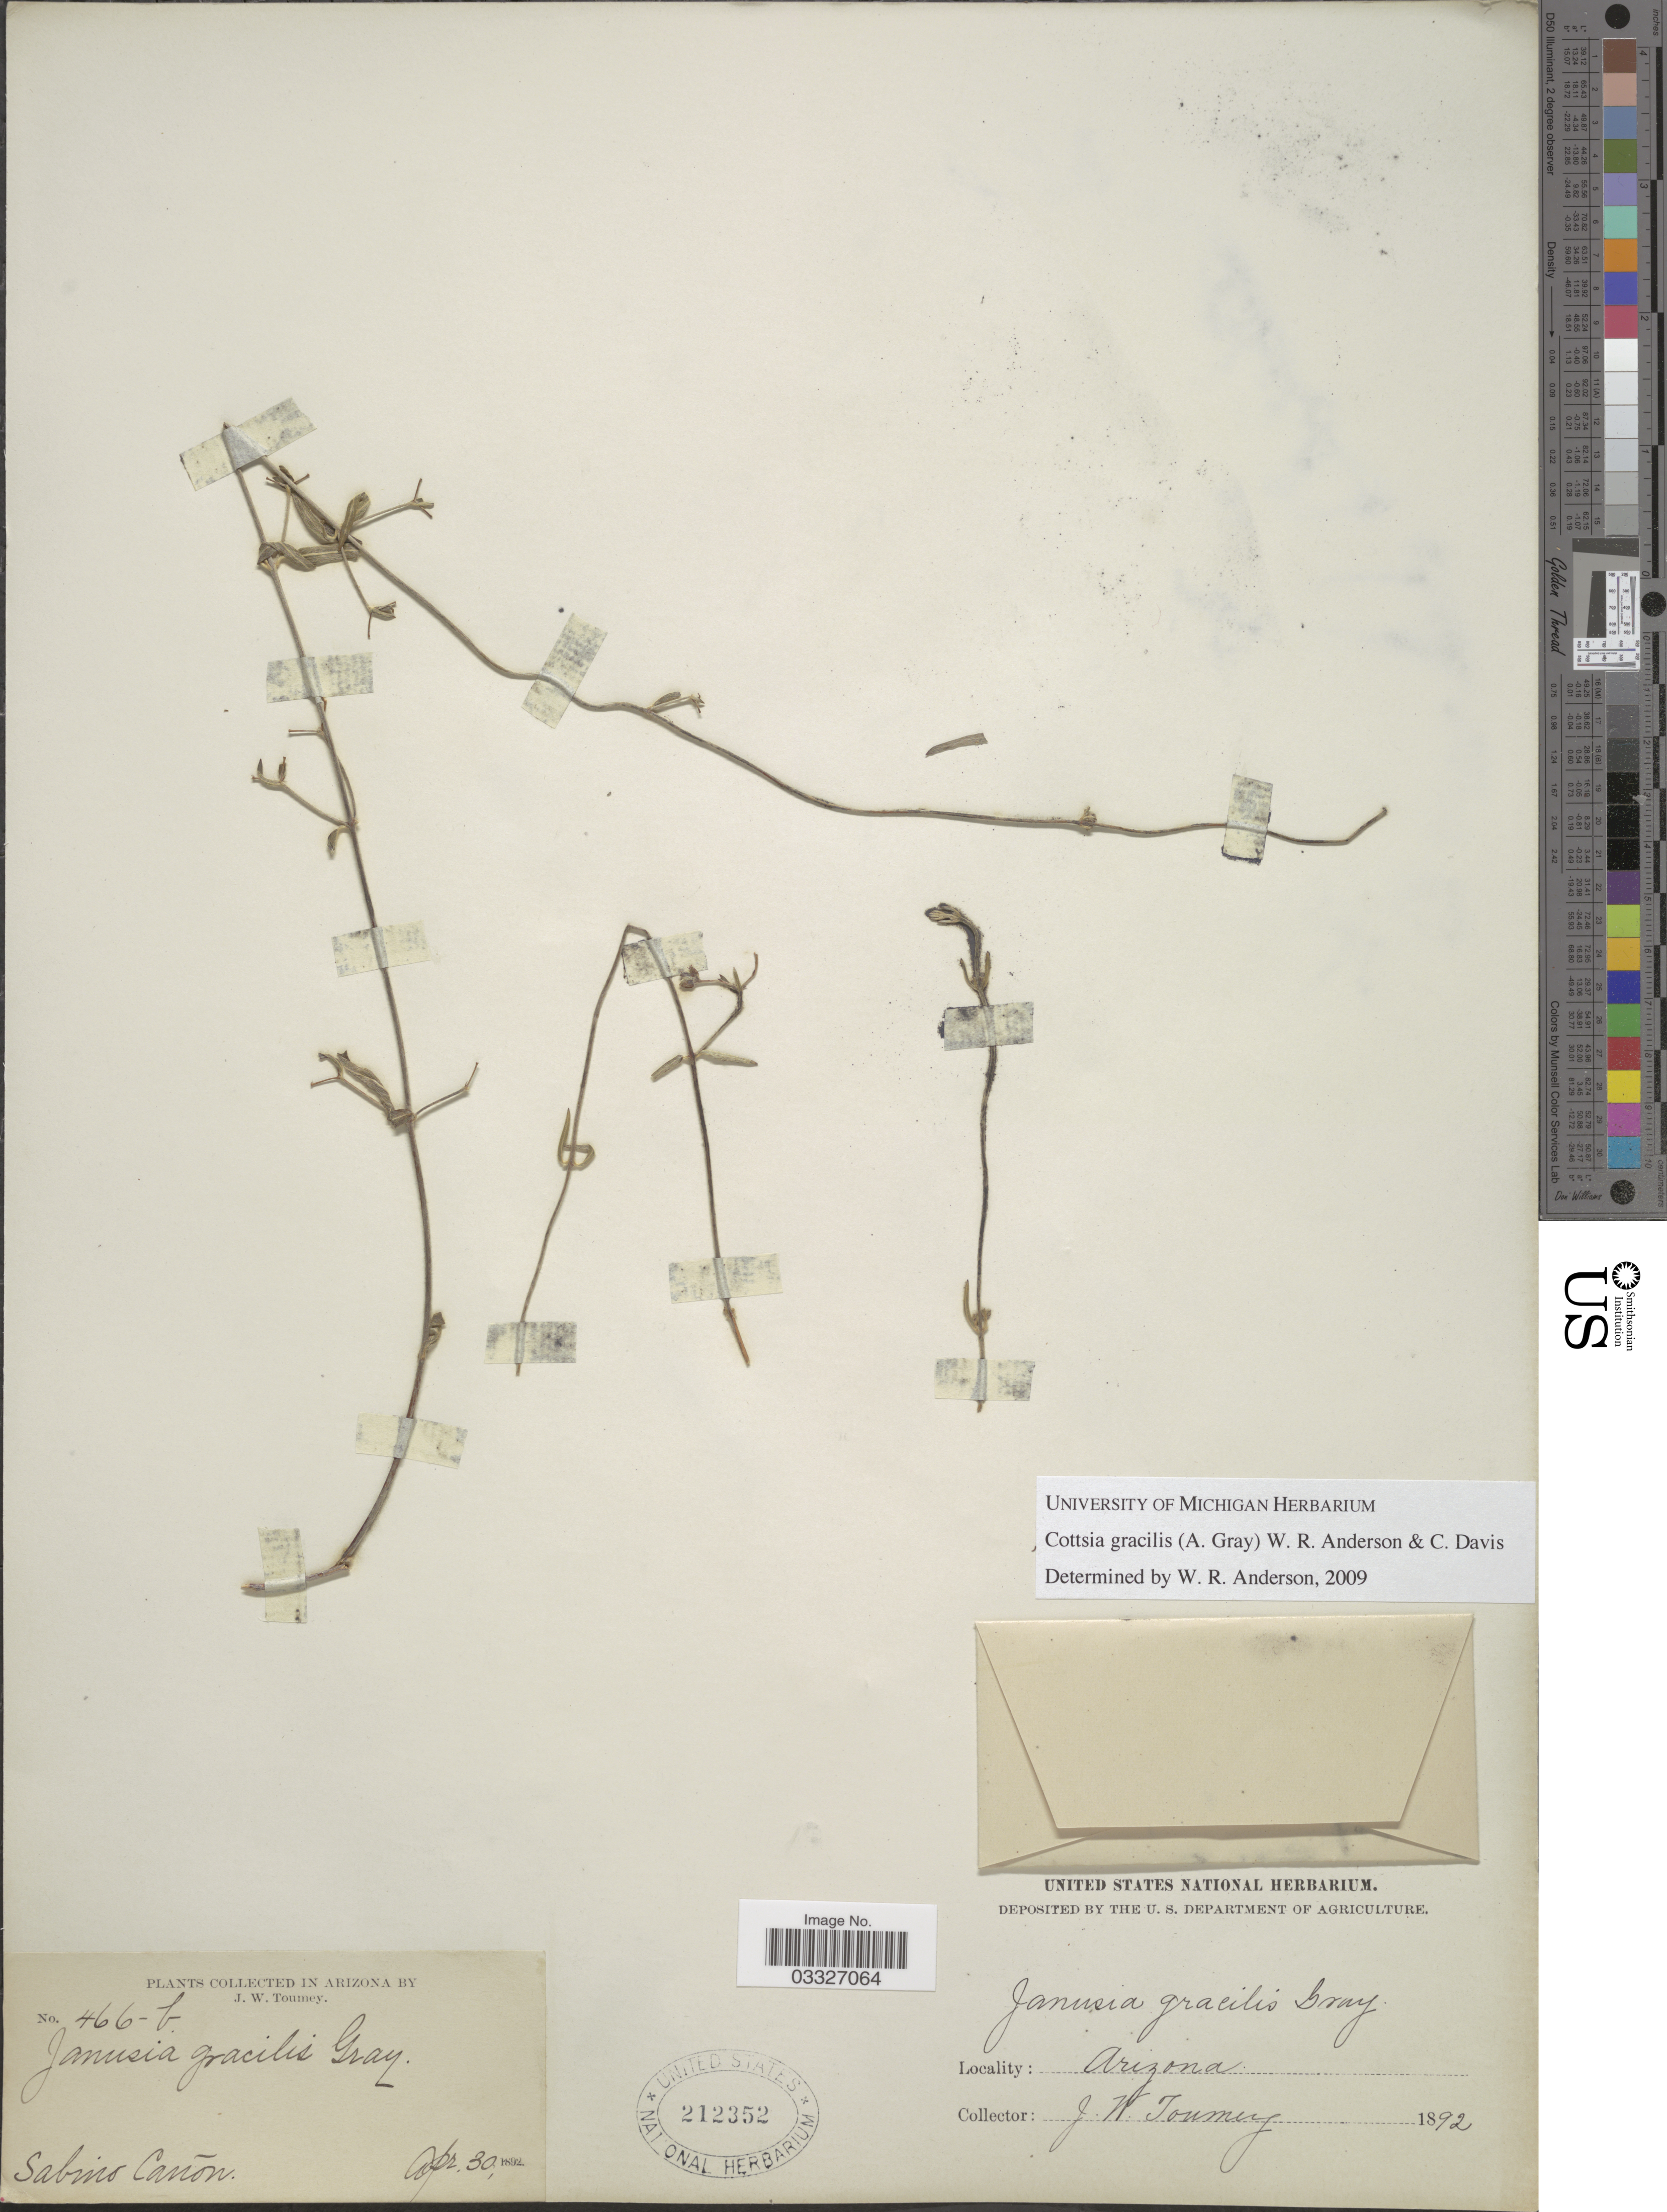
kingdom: Plantae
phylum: Tracheophyta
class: Magnoliopsida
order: Malpighiales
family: Malpighiaceae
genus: Cottsia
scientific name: Cottsia gracilis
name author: (A. Gray) W.R. Anderson & C. Davis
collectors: J. W. Toumey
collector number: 466-b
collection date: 1892-04-30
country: United States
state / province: Arizona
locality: Sabino Cañon.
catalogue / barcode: US 212352